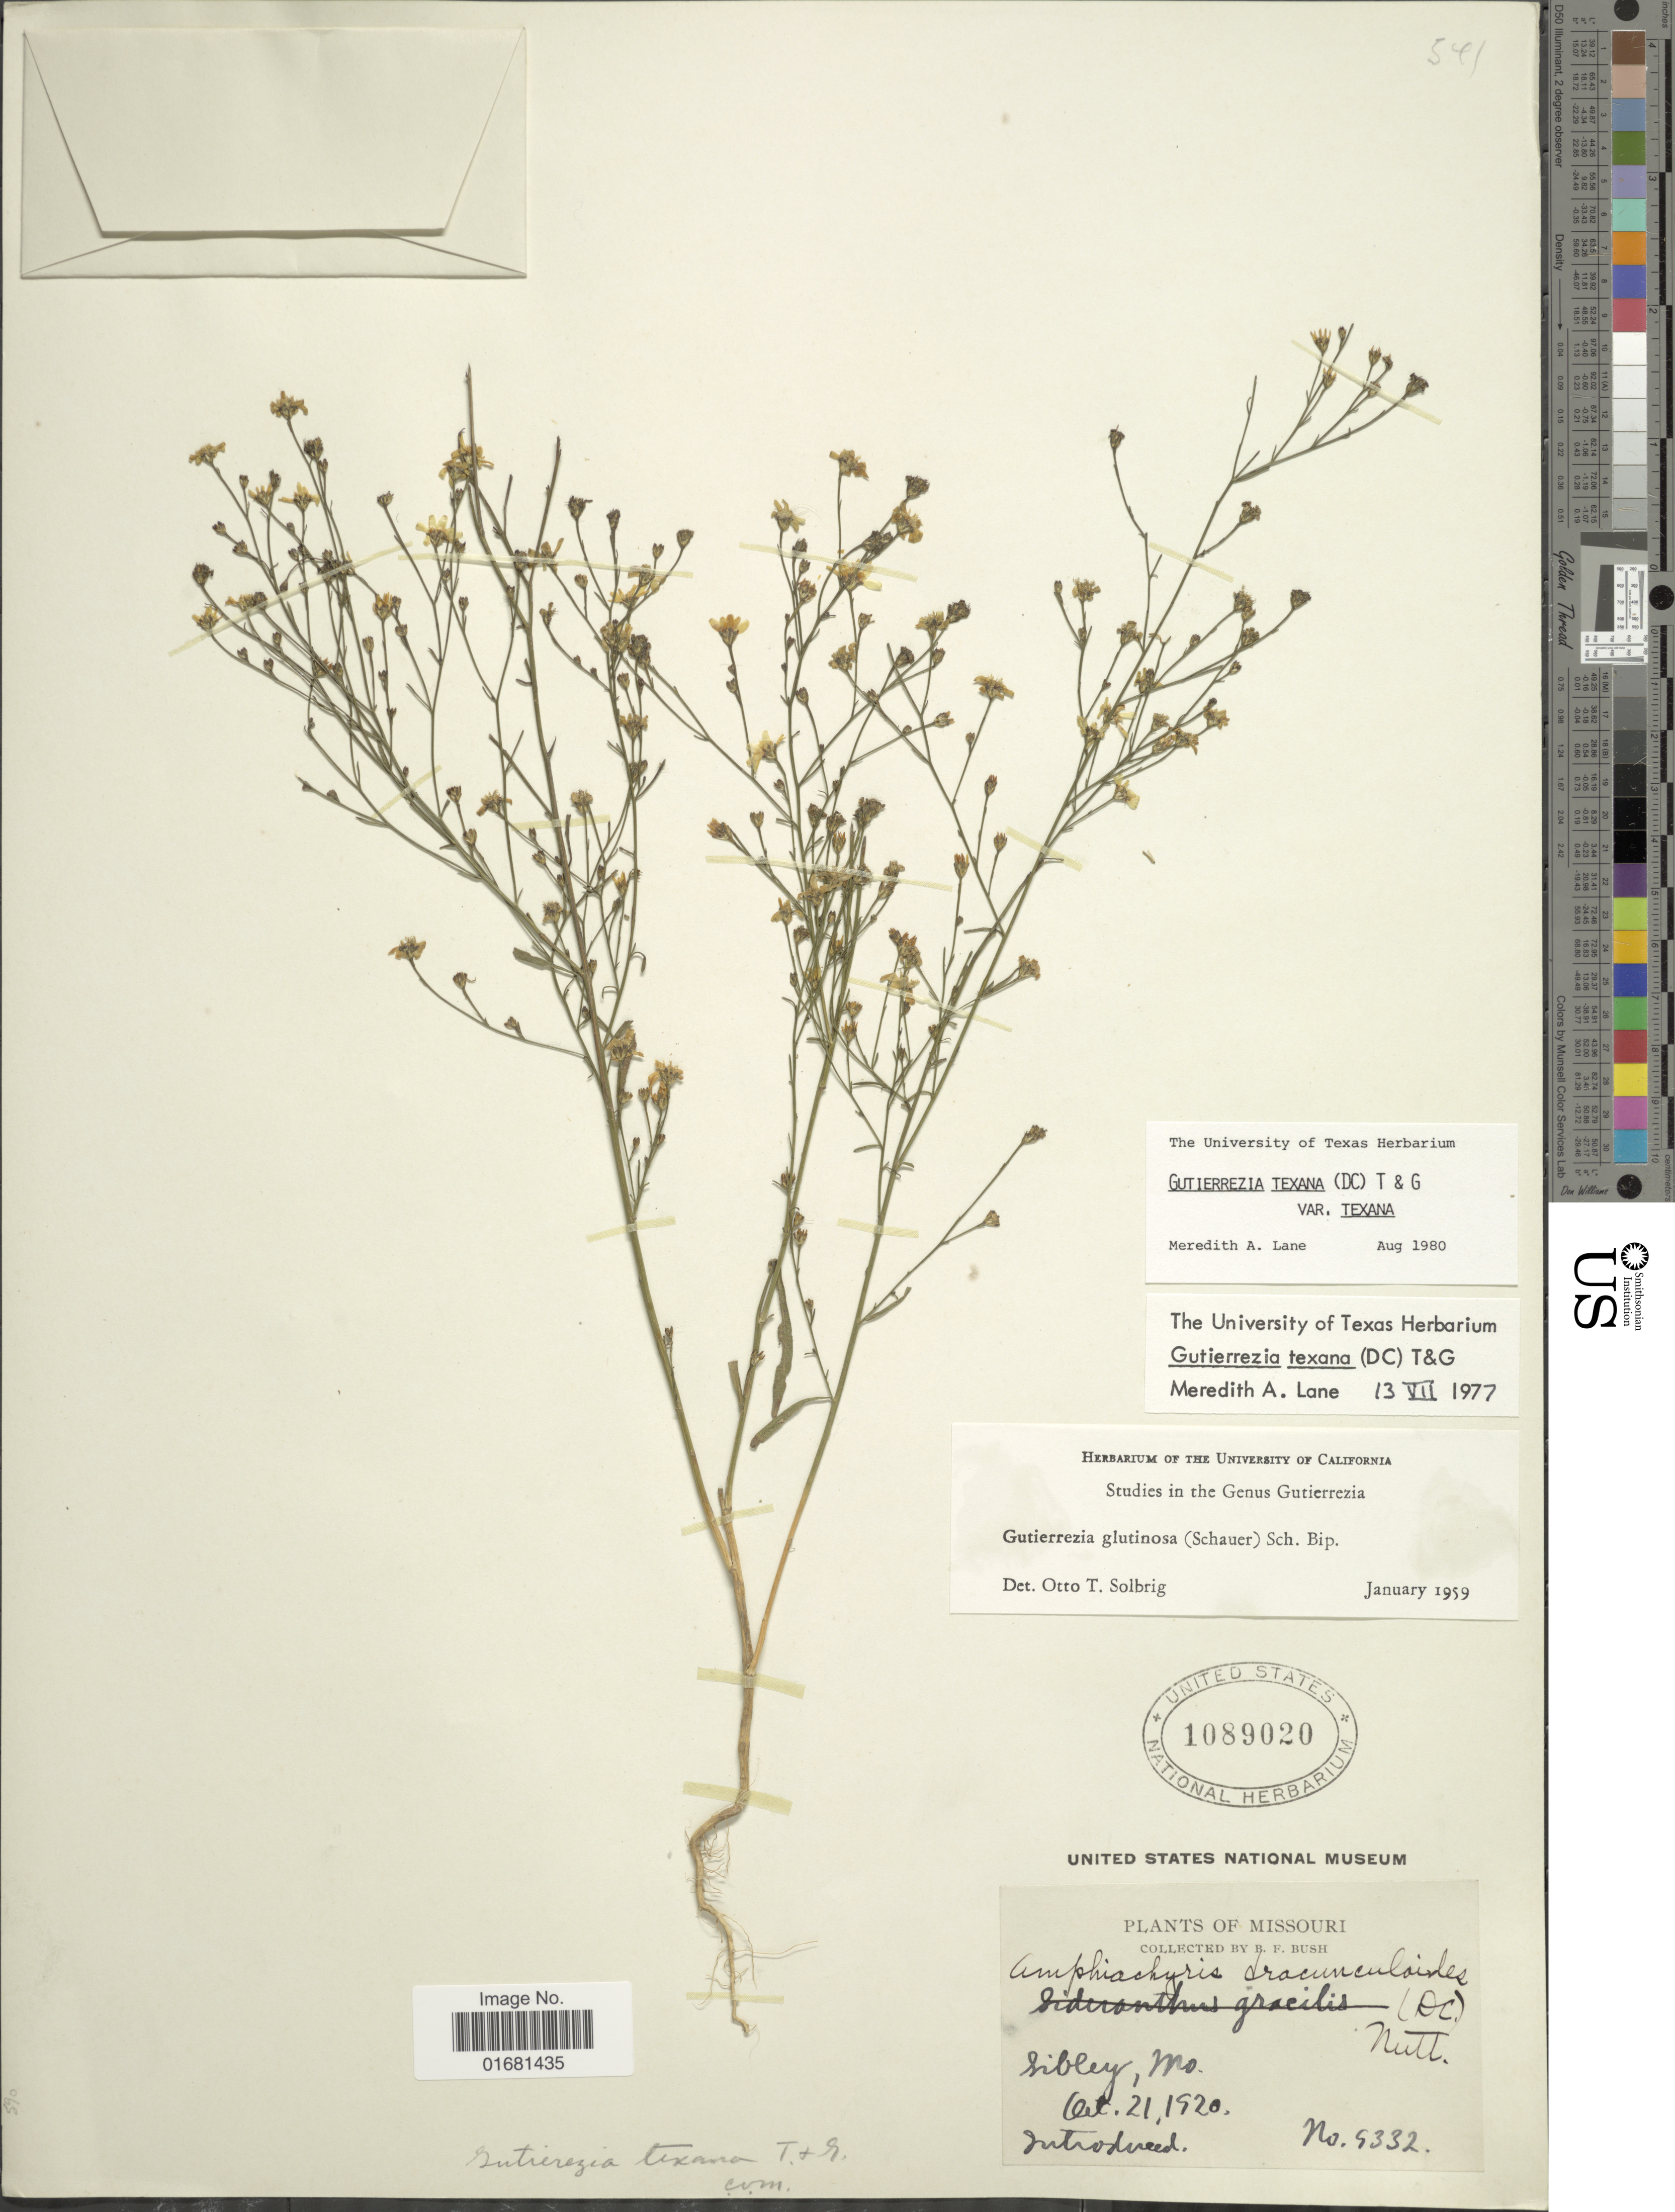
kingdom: Plantae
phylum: Tracheophyta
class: Magnoliopsida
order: Asterales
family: Asteraceae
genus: Gutierrezia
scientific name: Gutierrezia texana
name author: (DC.) Torr. & A. Gray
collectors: B. F. Bush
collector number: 5332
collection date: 1920-10-21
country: United States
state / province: Missouri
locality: Sibley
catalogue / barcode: US 1089020